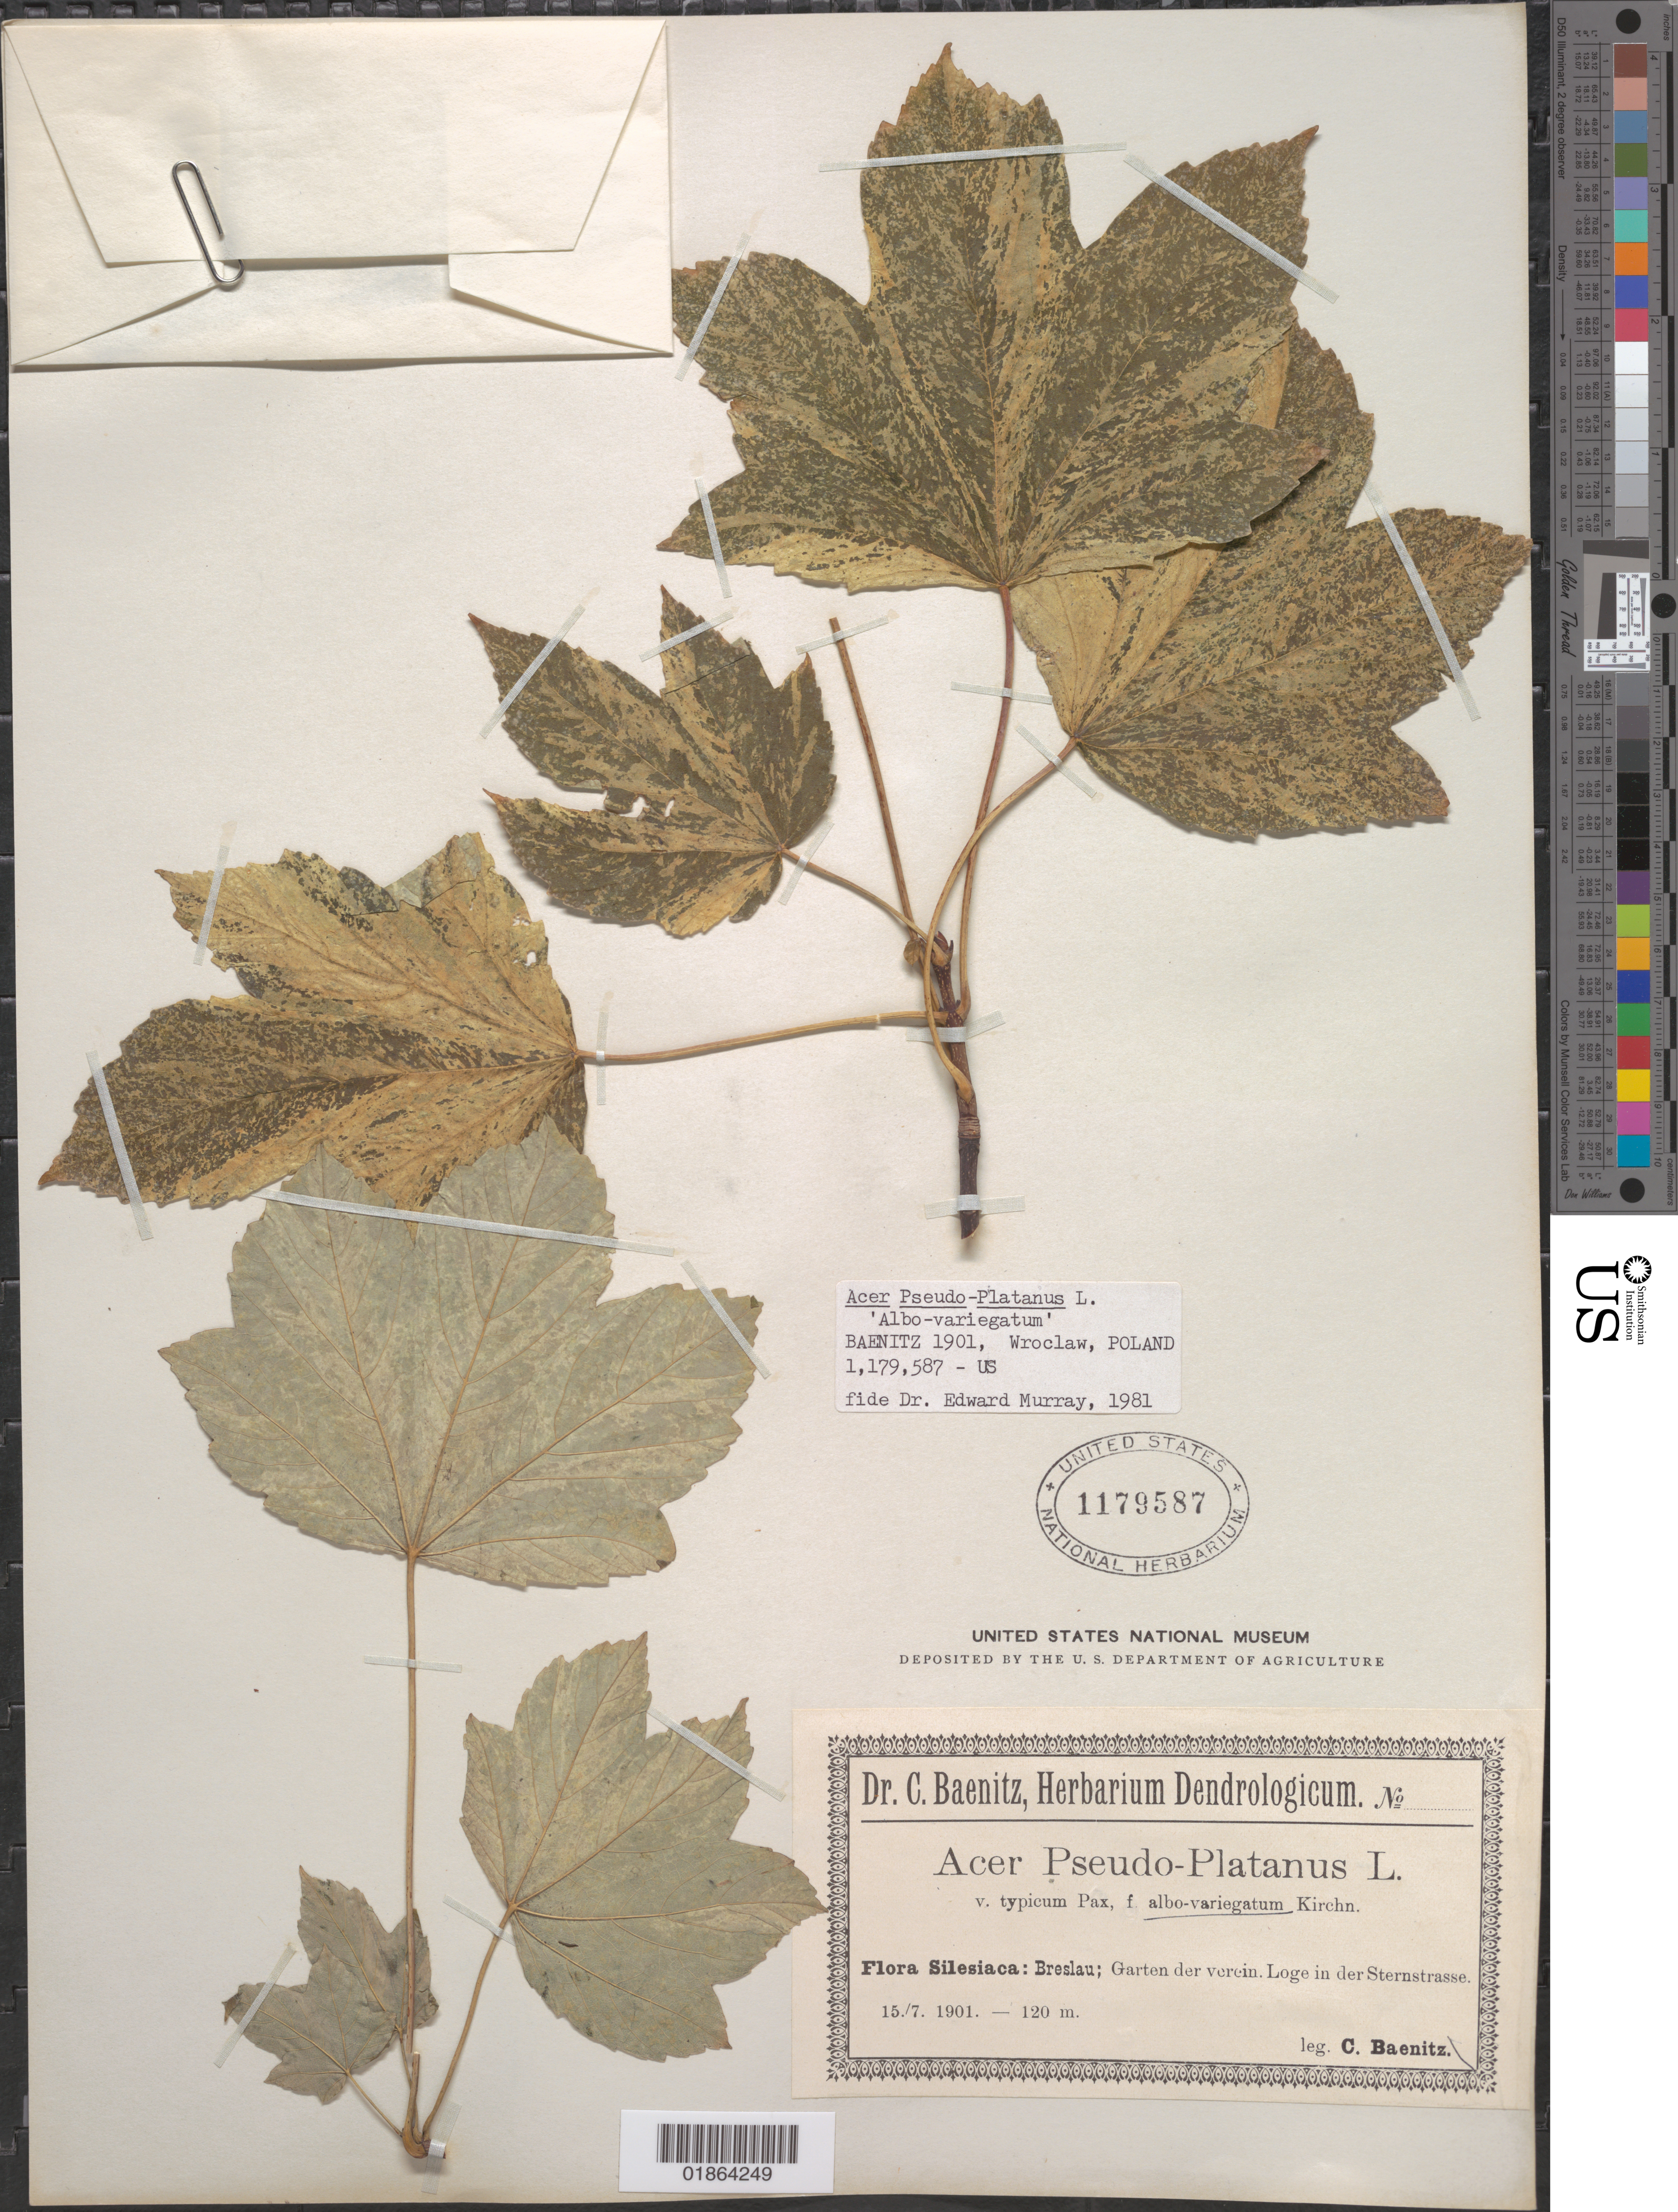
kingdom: Plantae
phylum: Tracheophyta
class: Magnoliopsida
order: Sapindales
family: Sapindaceae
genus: Acer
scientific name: Acer pseudoplatanus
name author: L.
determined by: Murray, Edward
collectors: C. G. Baenitz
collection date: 1901-07-15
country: Poland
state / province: Dolnoslaskie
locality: Silesiaca: Breslau [Wroclaw]; Garten der verein. Loge in der Sternstrasse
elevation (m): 120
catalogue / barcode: US 1179587